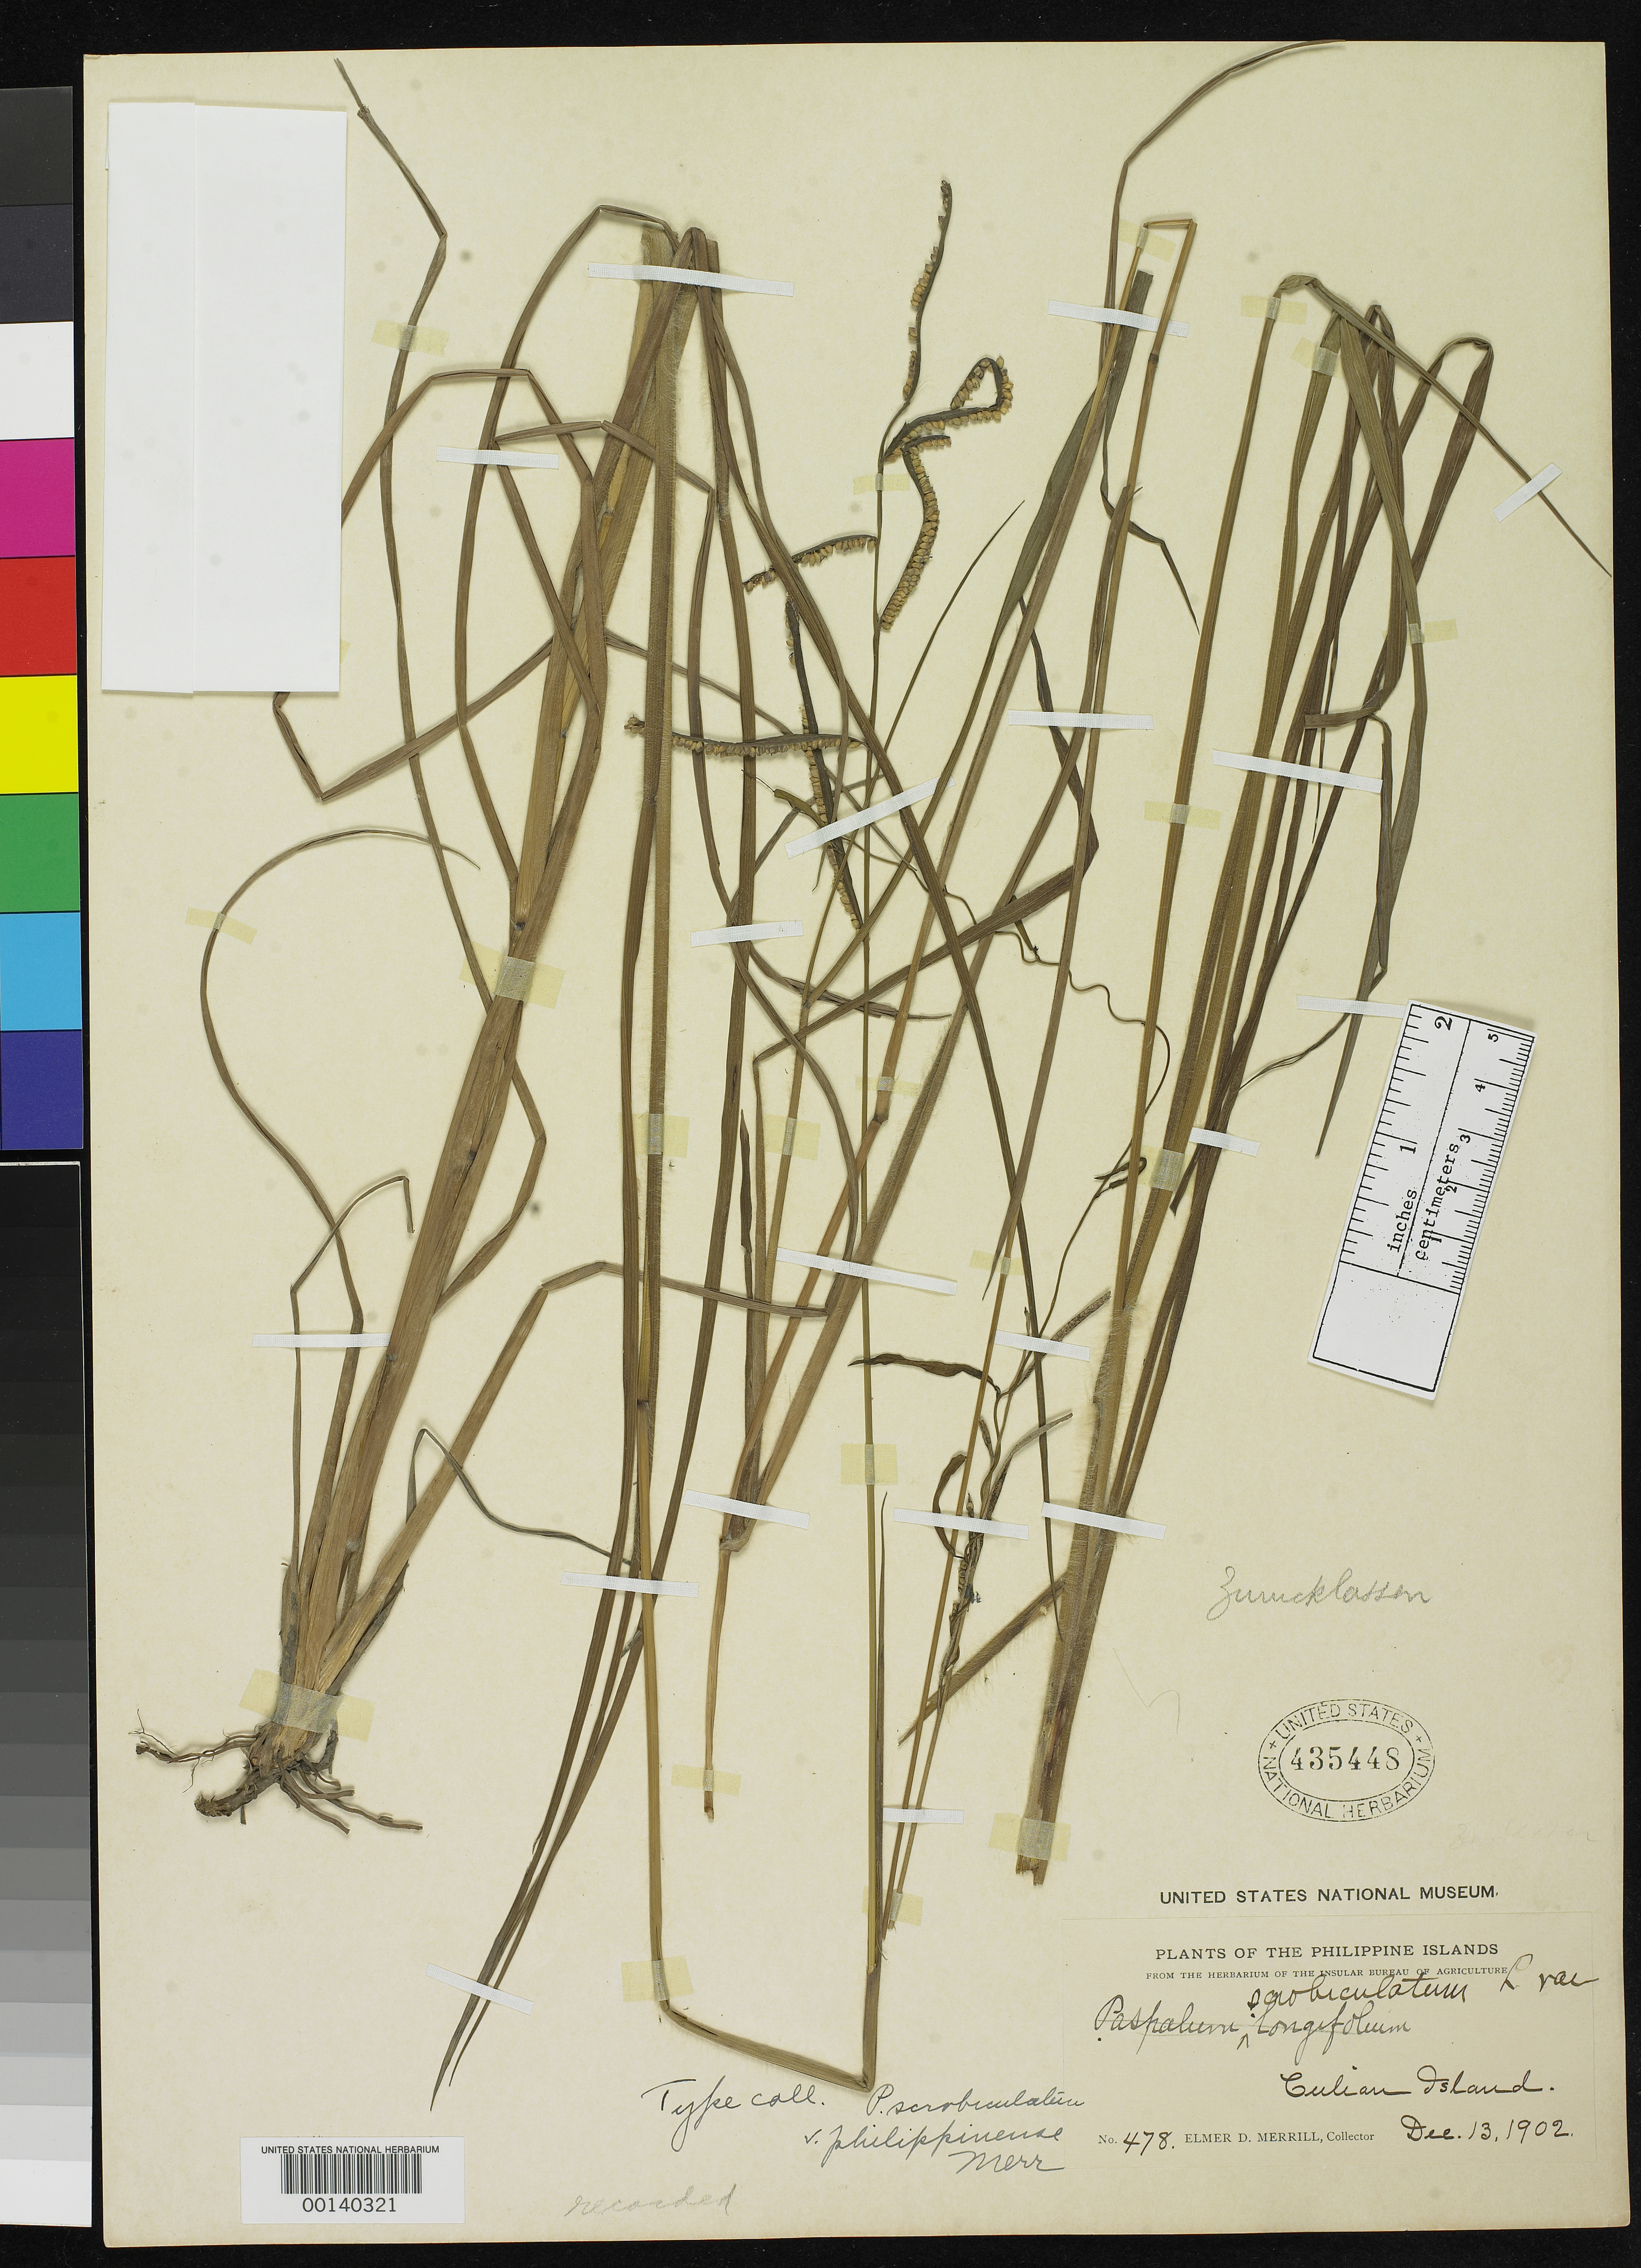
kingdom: Plantae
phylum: Tracheophyta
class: Liliopsida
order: Poales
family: Poaceae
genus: Paspalum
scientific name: Paspalum scrobiculatum var. philippinense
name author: Merr.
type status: Isosyntype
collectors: E. D. Merrill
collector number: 478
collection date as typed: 13 Dec 1902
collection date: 1902-12-13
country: Philippines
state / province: Mimaropa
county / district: Palawan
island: Culion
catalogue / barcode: US 435448